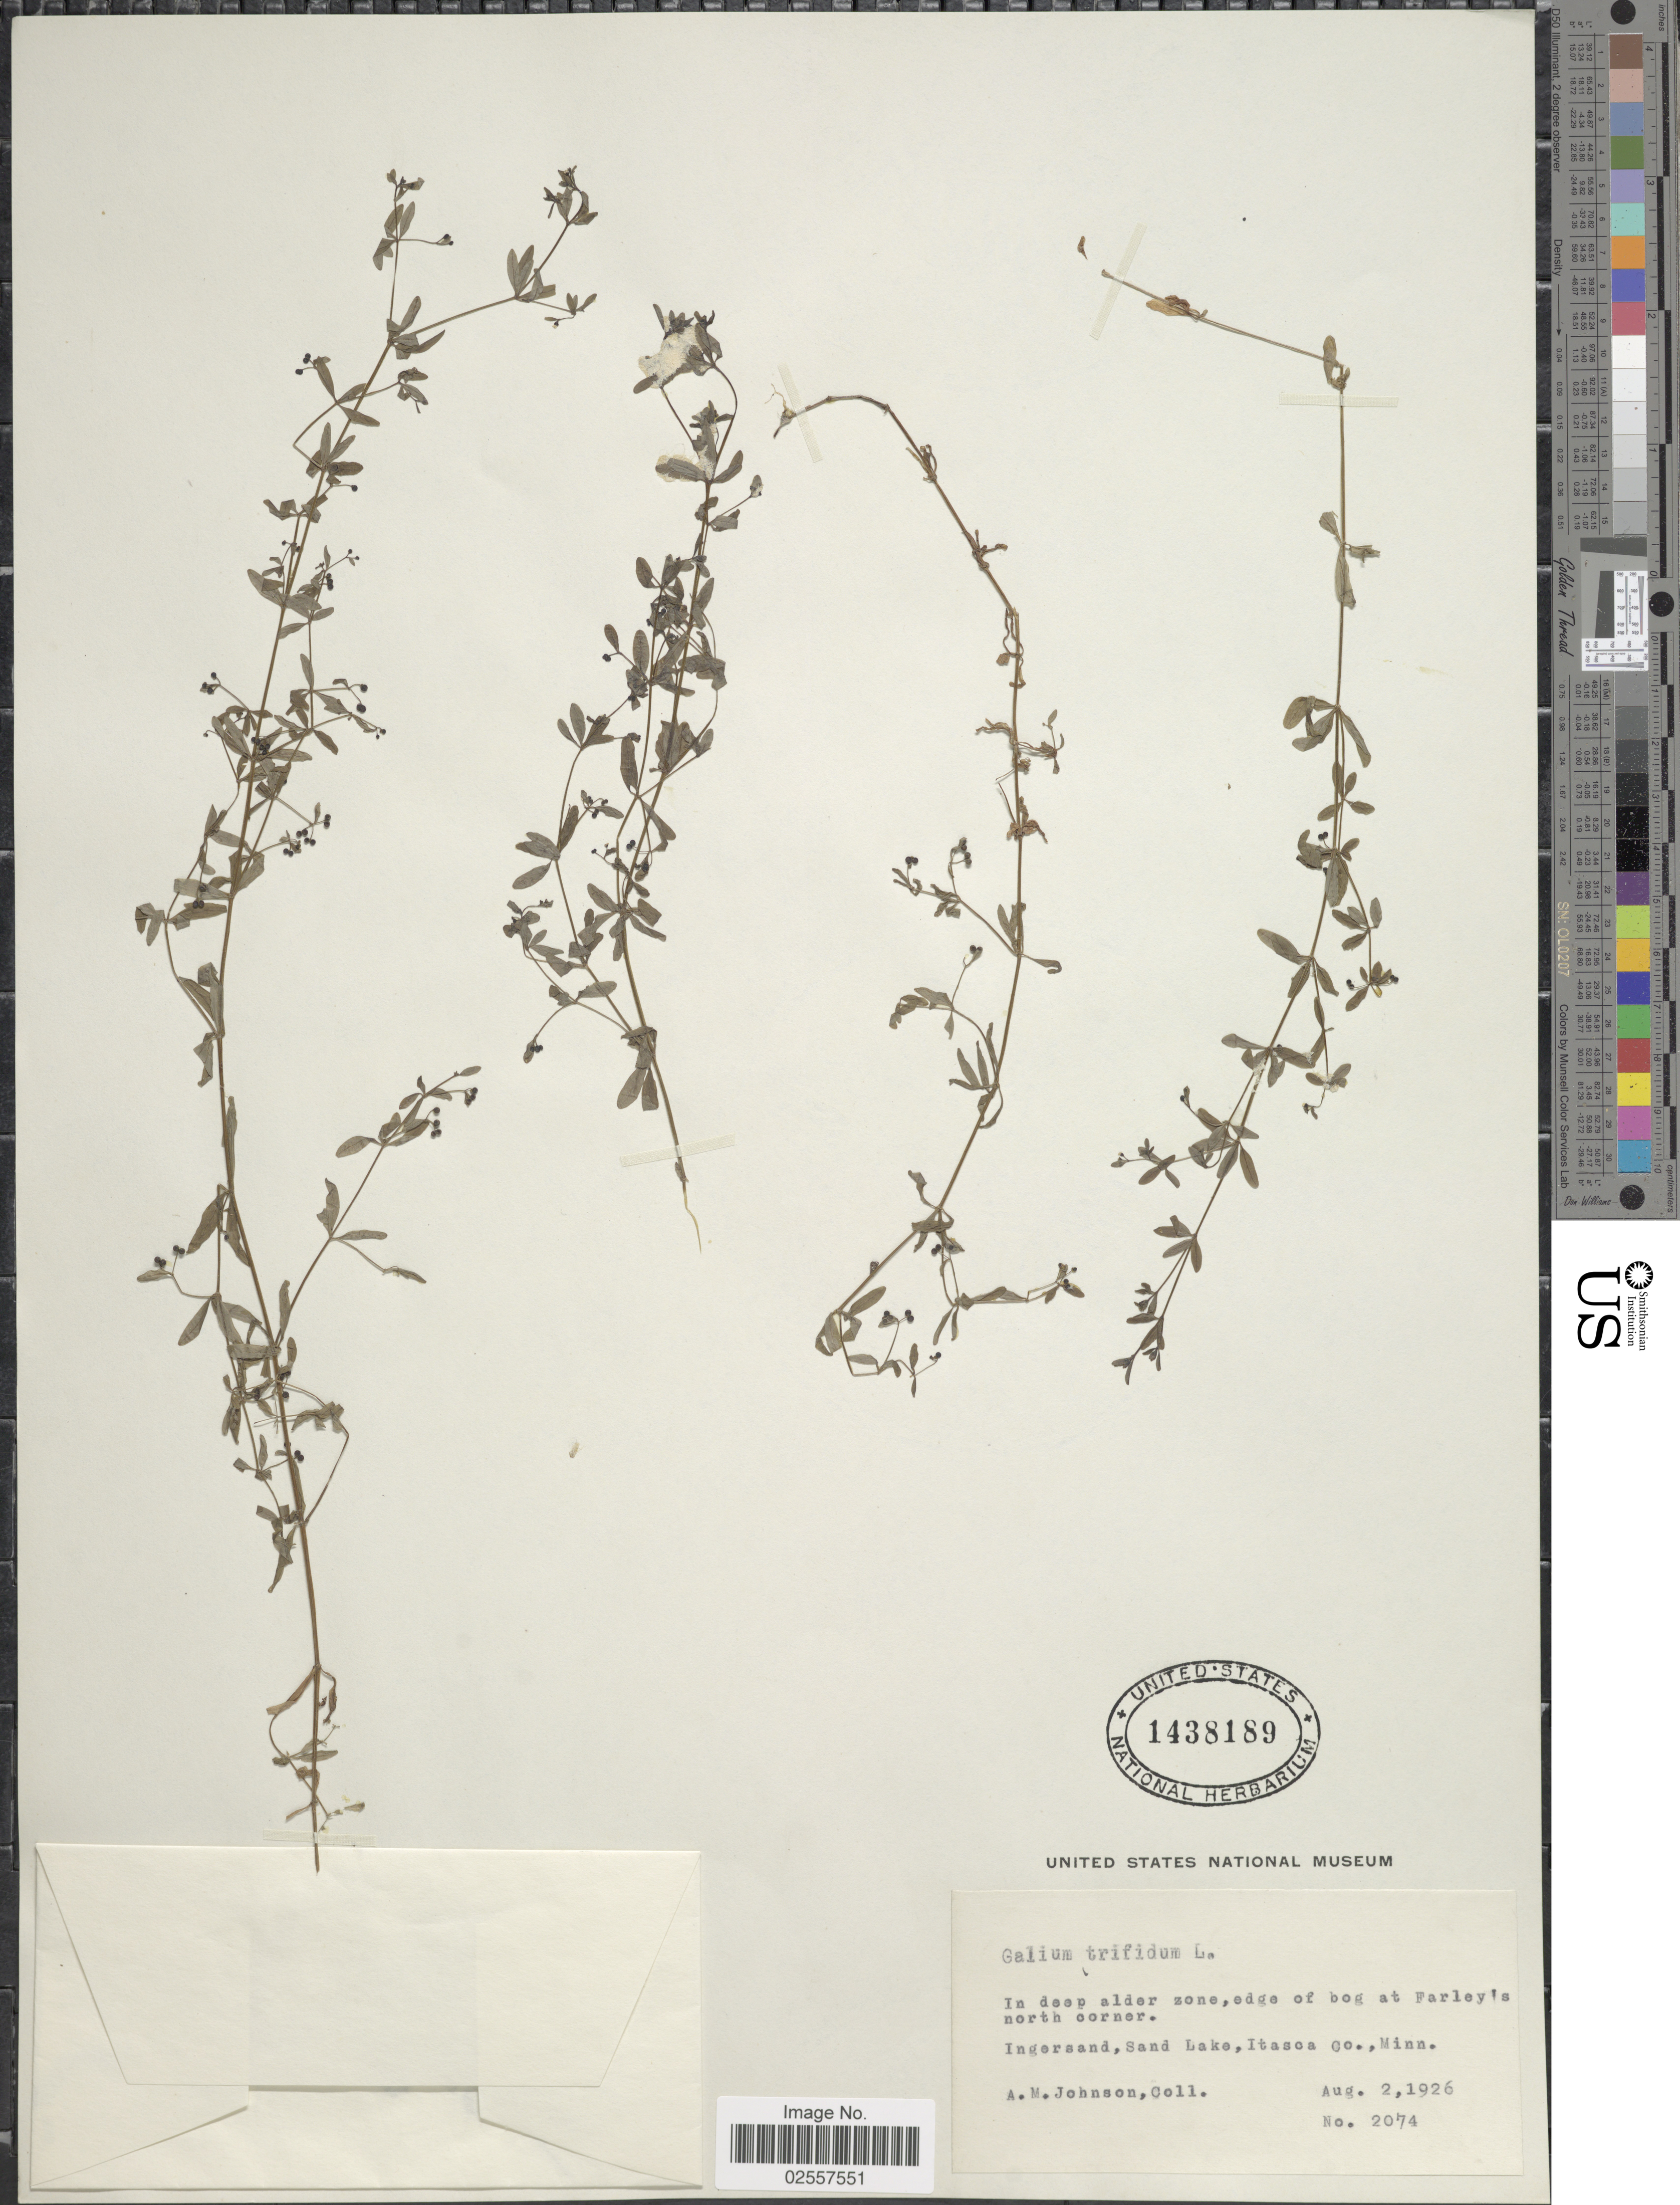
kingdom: Plantae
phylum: Tracheophyta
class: Magnoliopsida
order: Gentianales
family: Rubiaceae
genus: Galium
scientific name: Galium claytoni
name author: Michx.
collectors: A. M. Johnson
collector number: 2074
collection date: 1926-08-02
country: United States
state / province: Minnesota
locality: In deep alder zone, edge of bog at Farley's north corner, Ingersand, Sand Lake, Itasca Co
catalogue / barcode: US 1438189